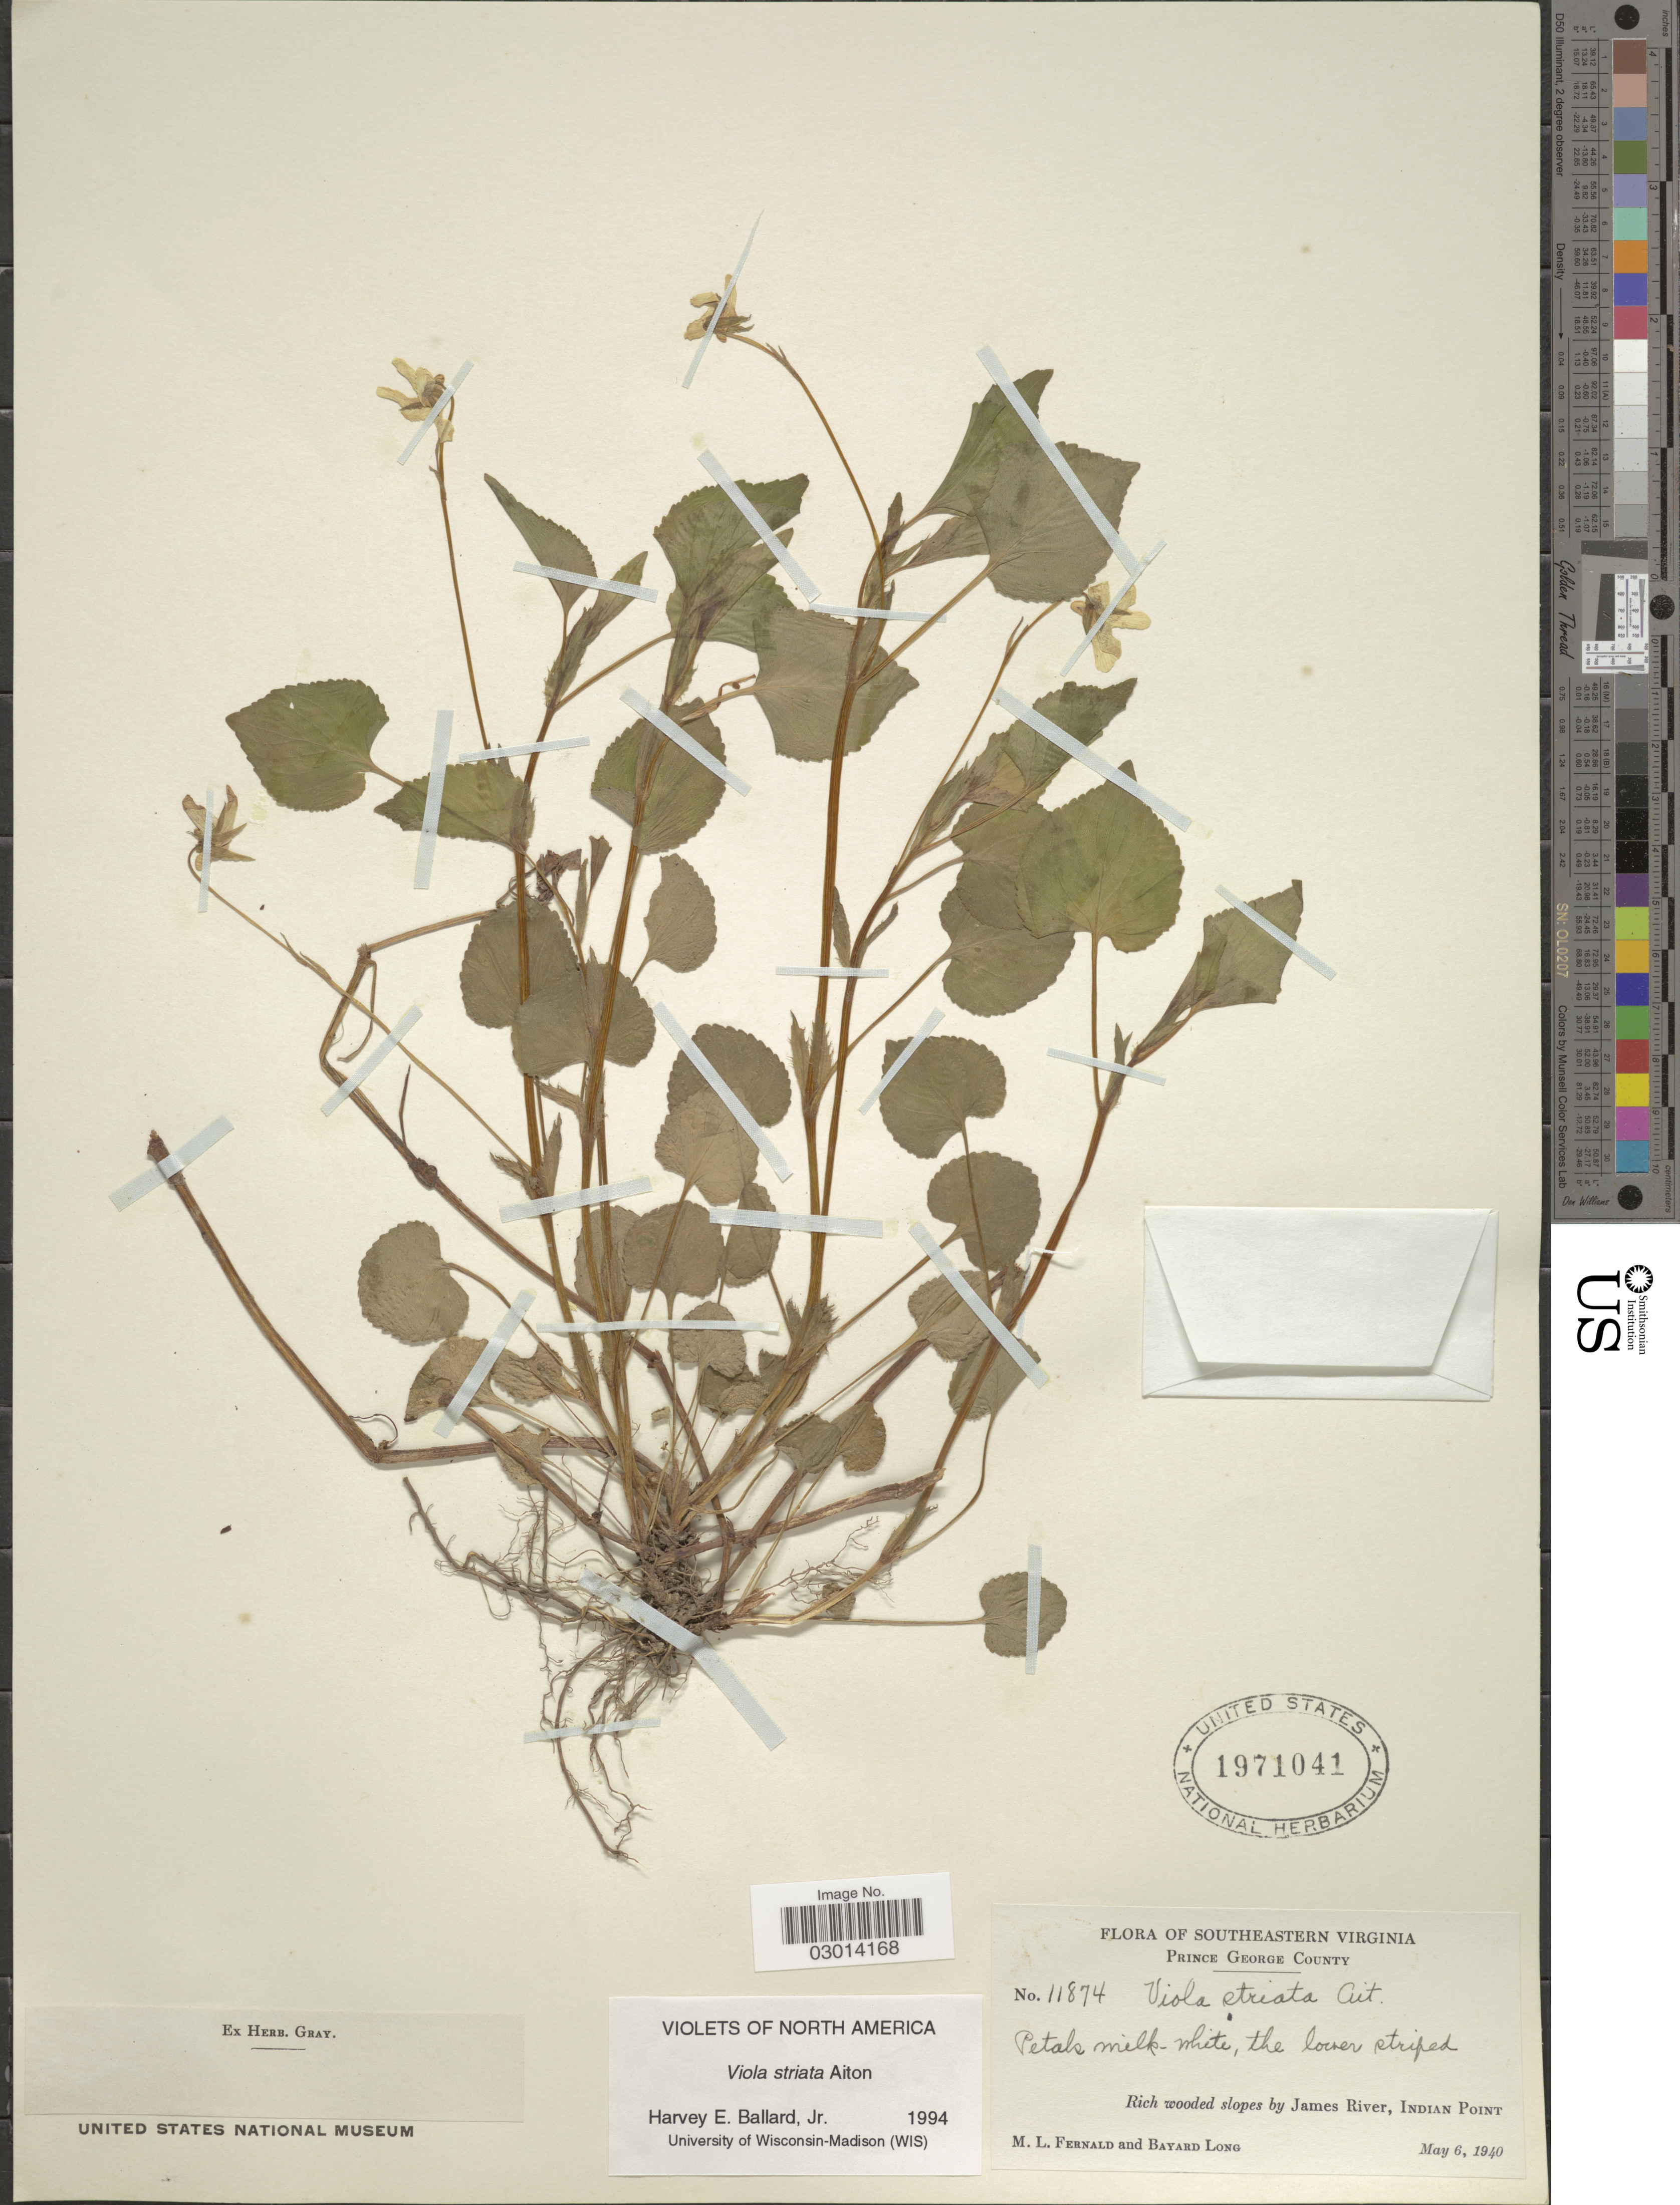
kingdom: Plantae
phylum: Tracheophyta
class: Magnoliopsida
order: Malpighiales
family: Violaceae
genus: Viola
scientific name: Viola rostrata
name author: Pursh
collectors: M. L. Fernald & B. Long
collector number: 11874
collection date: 1940-05-06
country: United States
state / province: Virginia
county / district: Prince George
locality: Southeastern Virginia. Prince George County. Slopes by James River, Indian Point.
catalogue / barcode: US 1971041